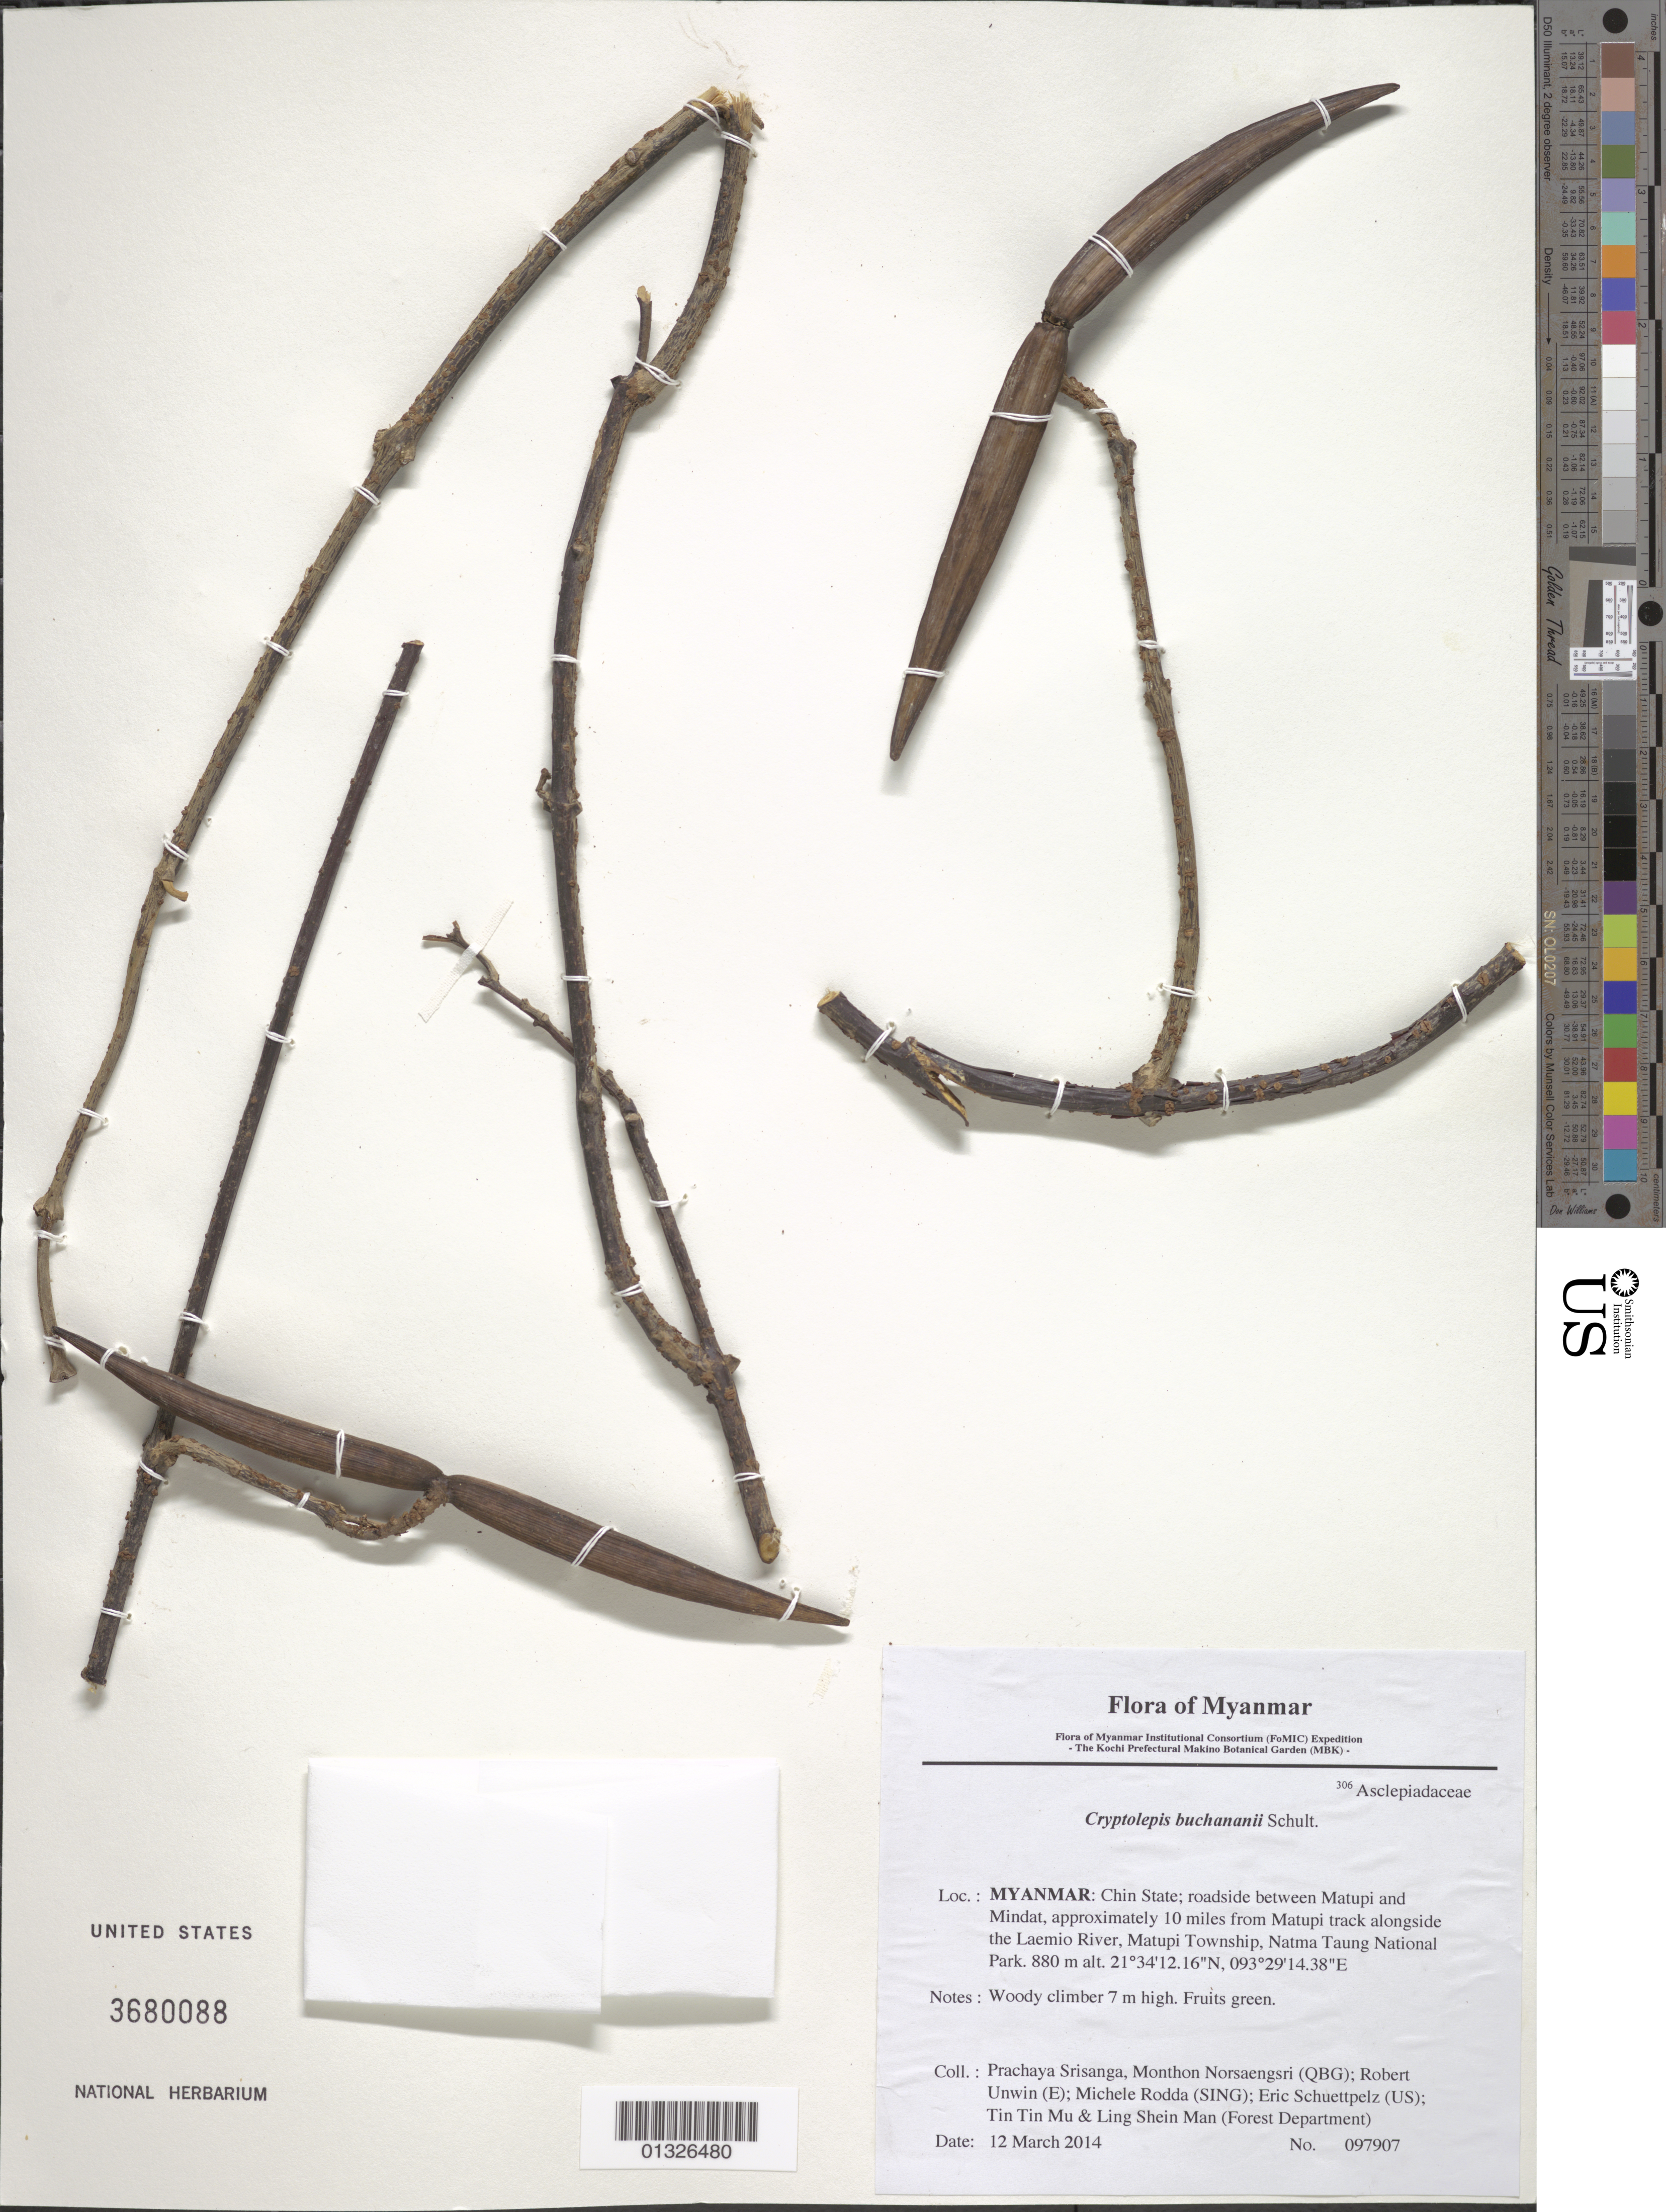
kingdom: Plantae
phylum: Tracheophyta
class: Magnoliopsida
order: Gentianales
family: Apocynaceae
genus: Cryptolepis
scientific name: Cryptolepis buchananii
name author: Roem. & Schult.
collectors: P. Srisanga, M. Norsaengsri, R. Unwin, M. Rodda, E. Schuettpelz, Tin Tin Mu & Ling Shein Man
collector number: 97907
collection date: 2014-03-12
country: Myanmar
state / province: Chin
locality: Roadside between Matupi and Mindat, approximately 10 miles from Matupi track alongside the Laemio River, Matupi Township, Natma Taung National Park.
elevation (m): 880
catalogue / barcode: US 3680088